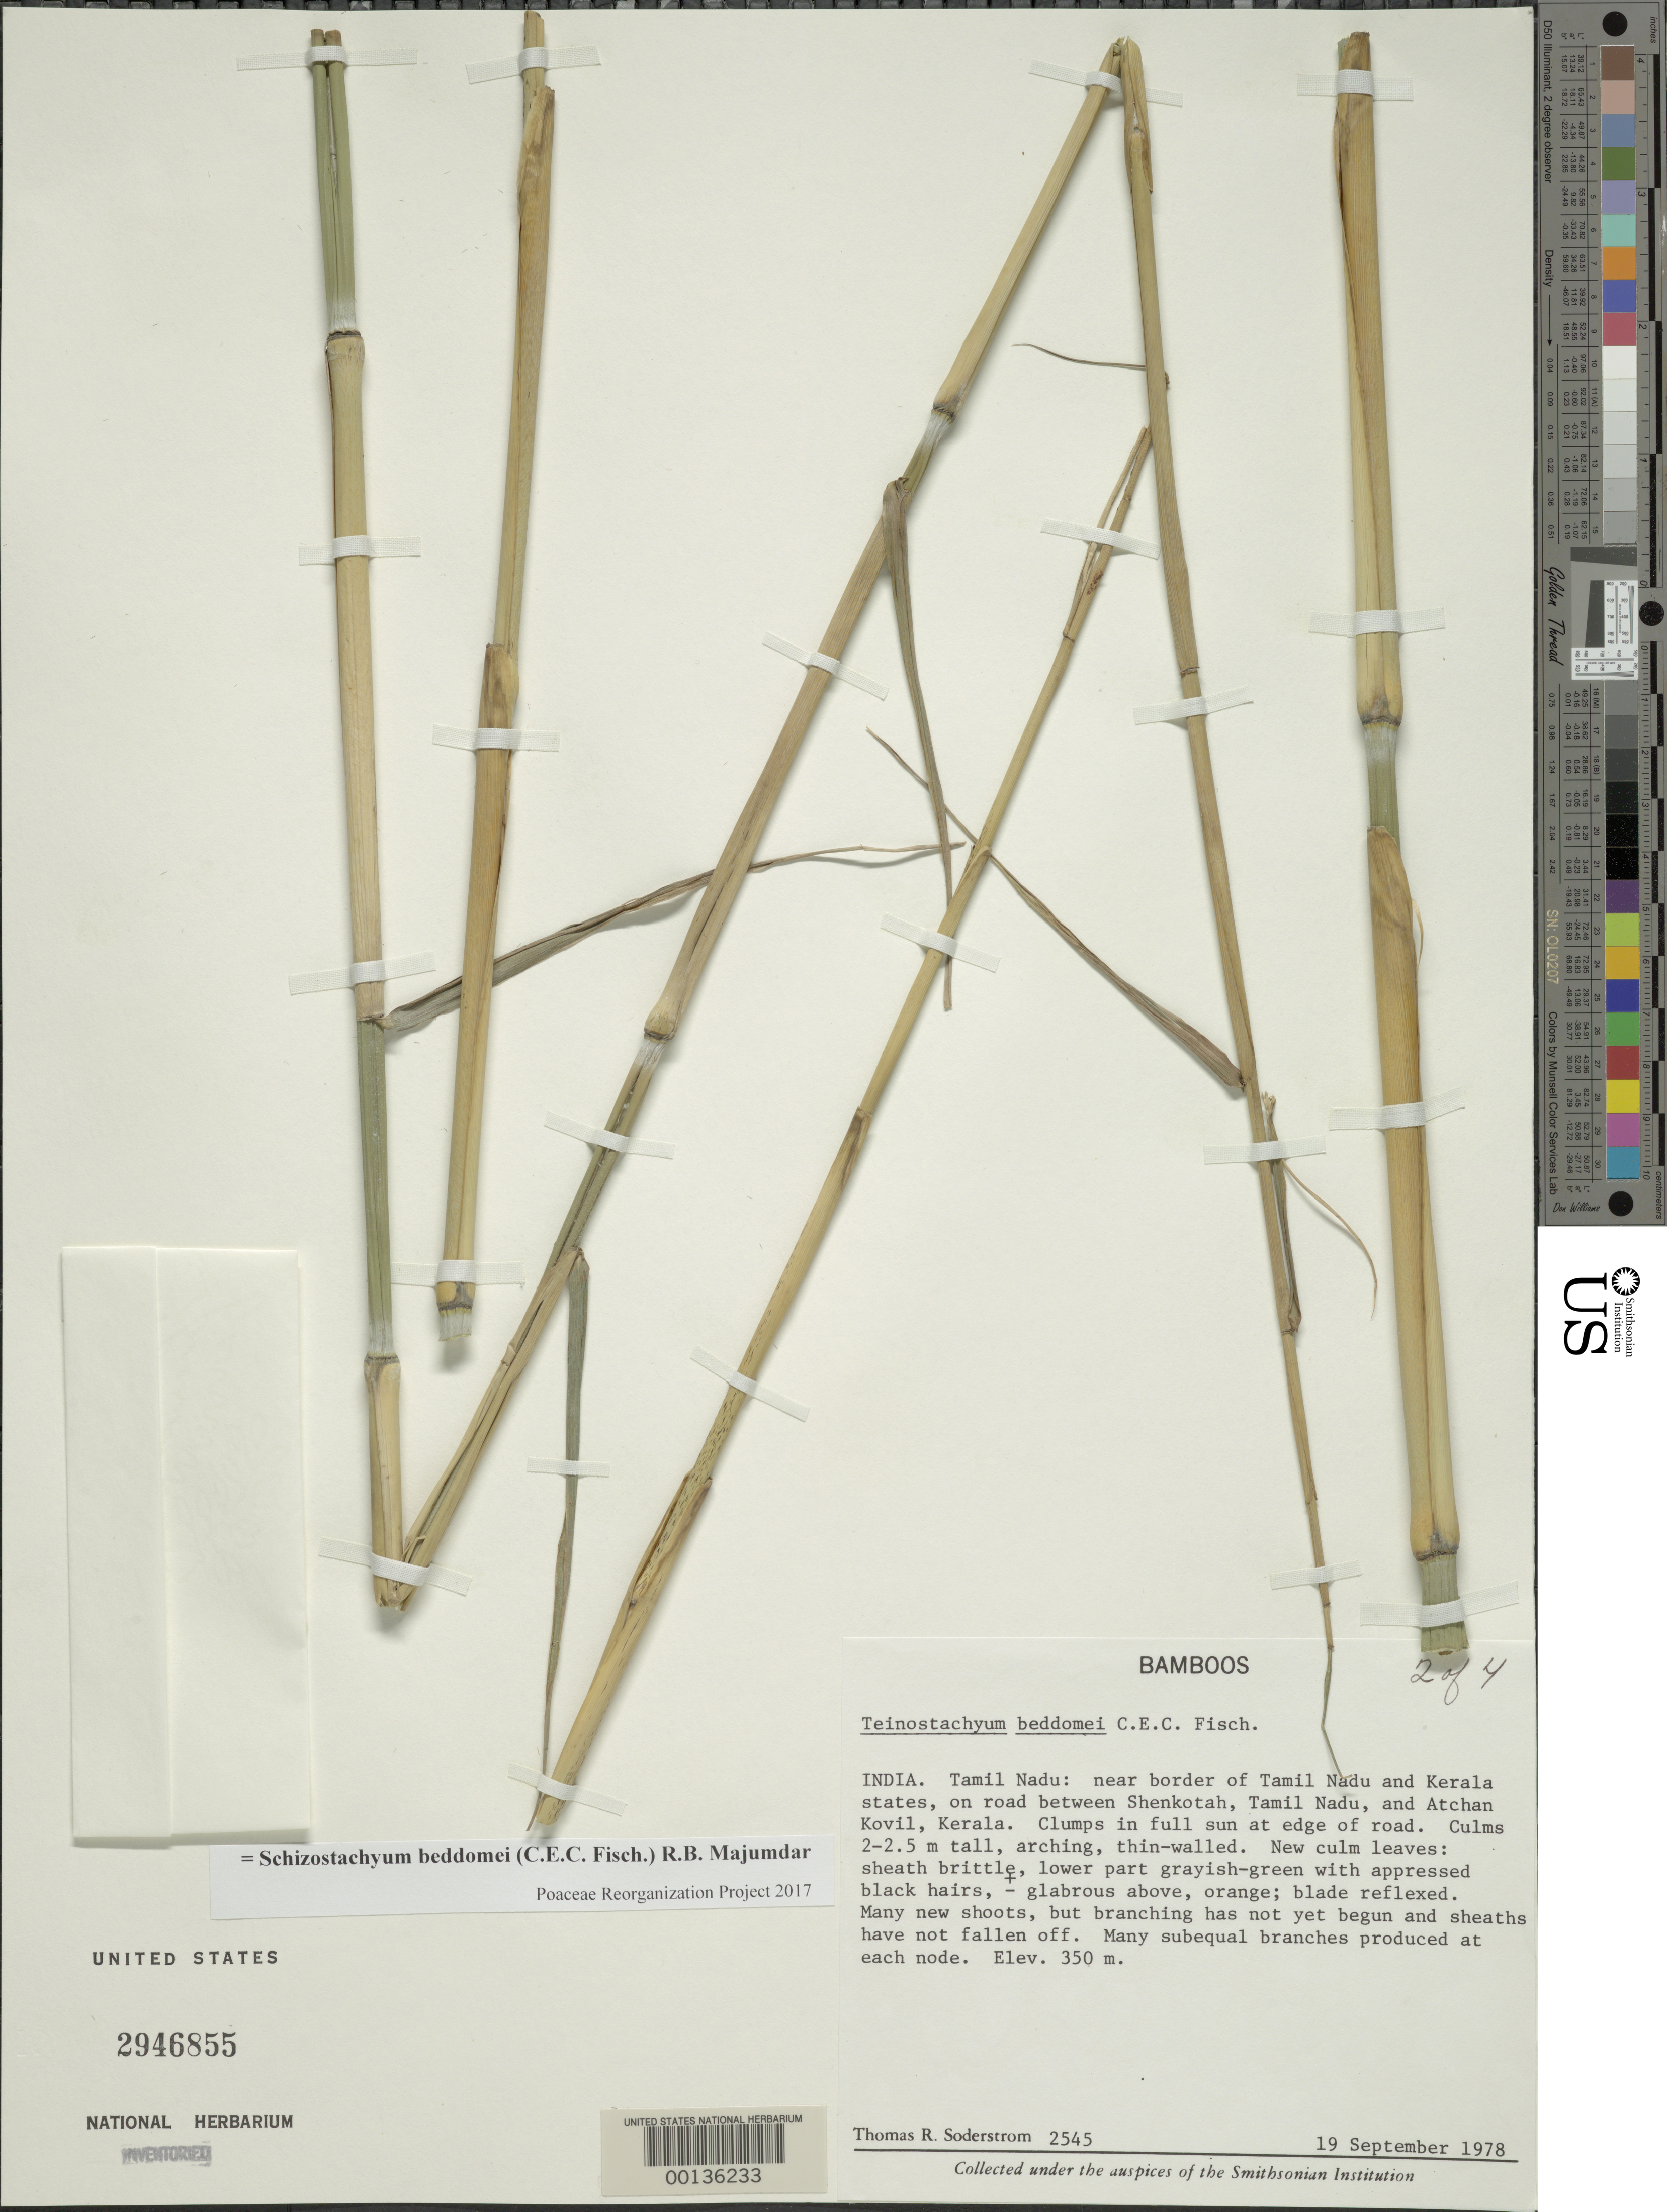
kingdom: Plantae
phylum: Tracheophyta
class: Liliopsida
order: Poales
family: Poaceae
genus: Schizostachyum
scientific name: Schizostachyum beddomei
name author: (C.E.C. Fisch.) R.B. Majumdar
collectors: T. R. Soderstrom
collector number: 2545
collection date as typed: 19 Sep 1978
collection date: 1978-09-19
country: India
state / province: Tamil Nadu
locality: Border tamil nadu/kerala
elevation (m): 350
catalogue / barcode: US 2946855